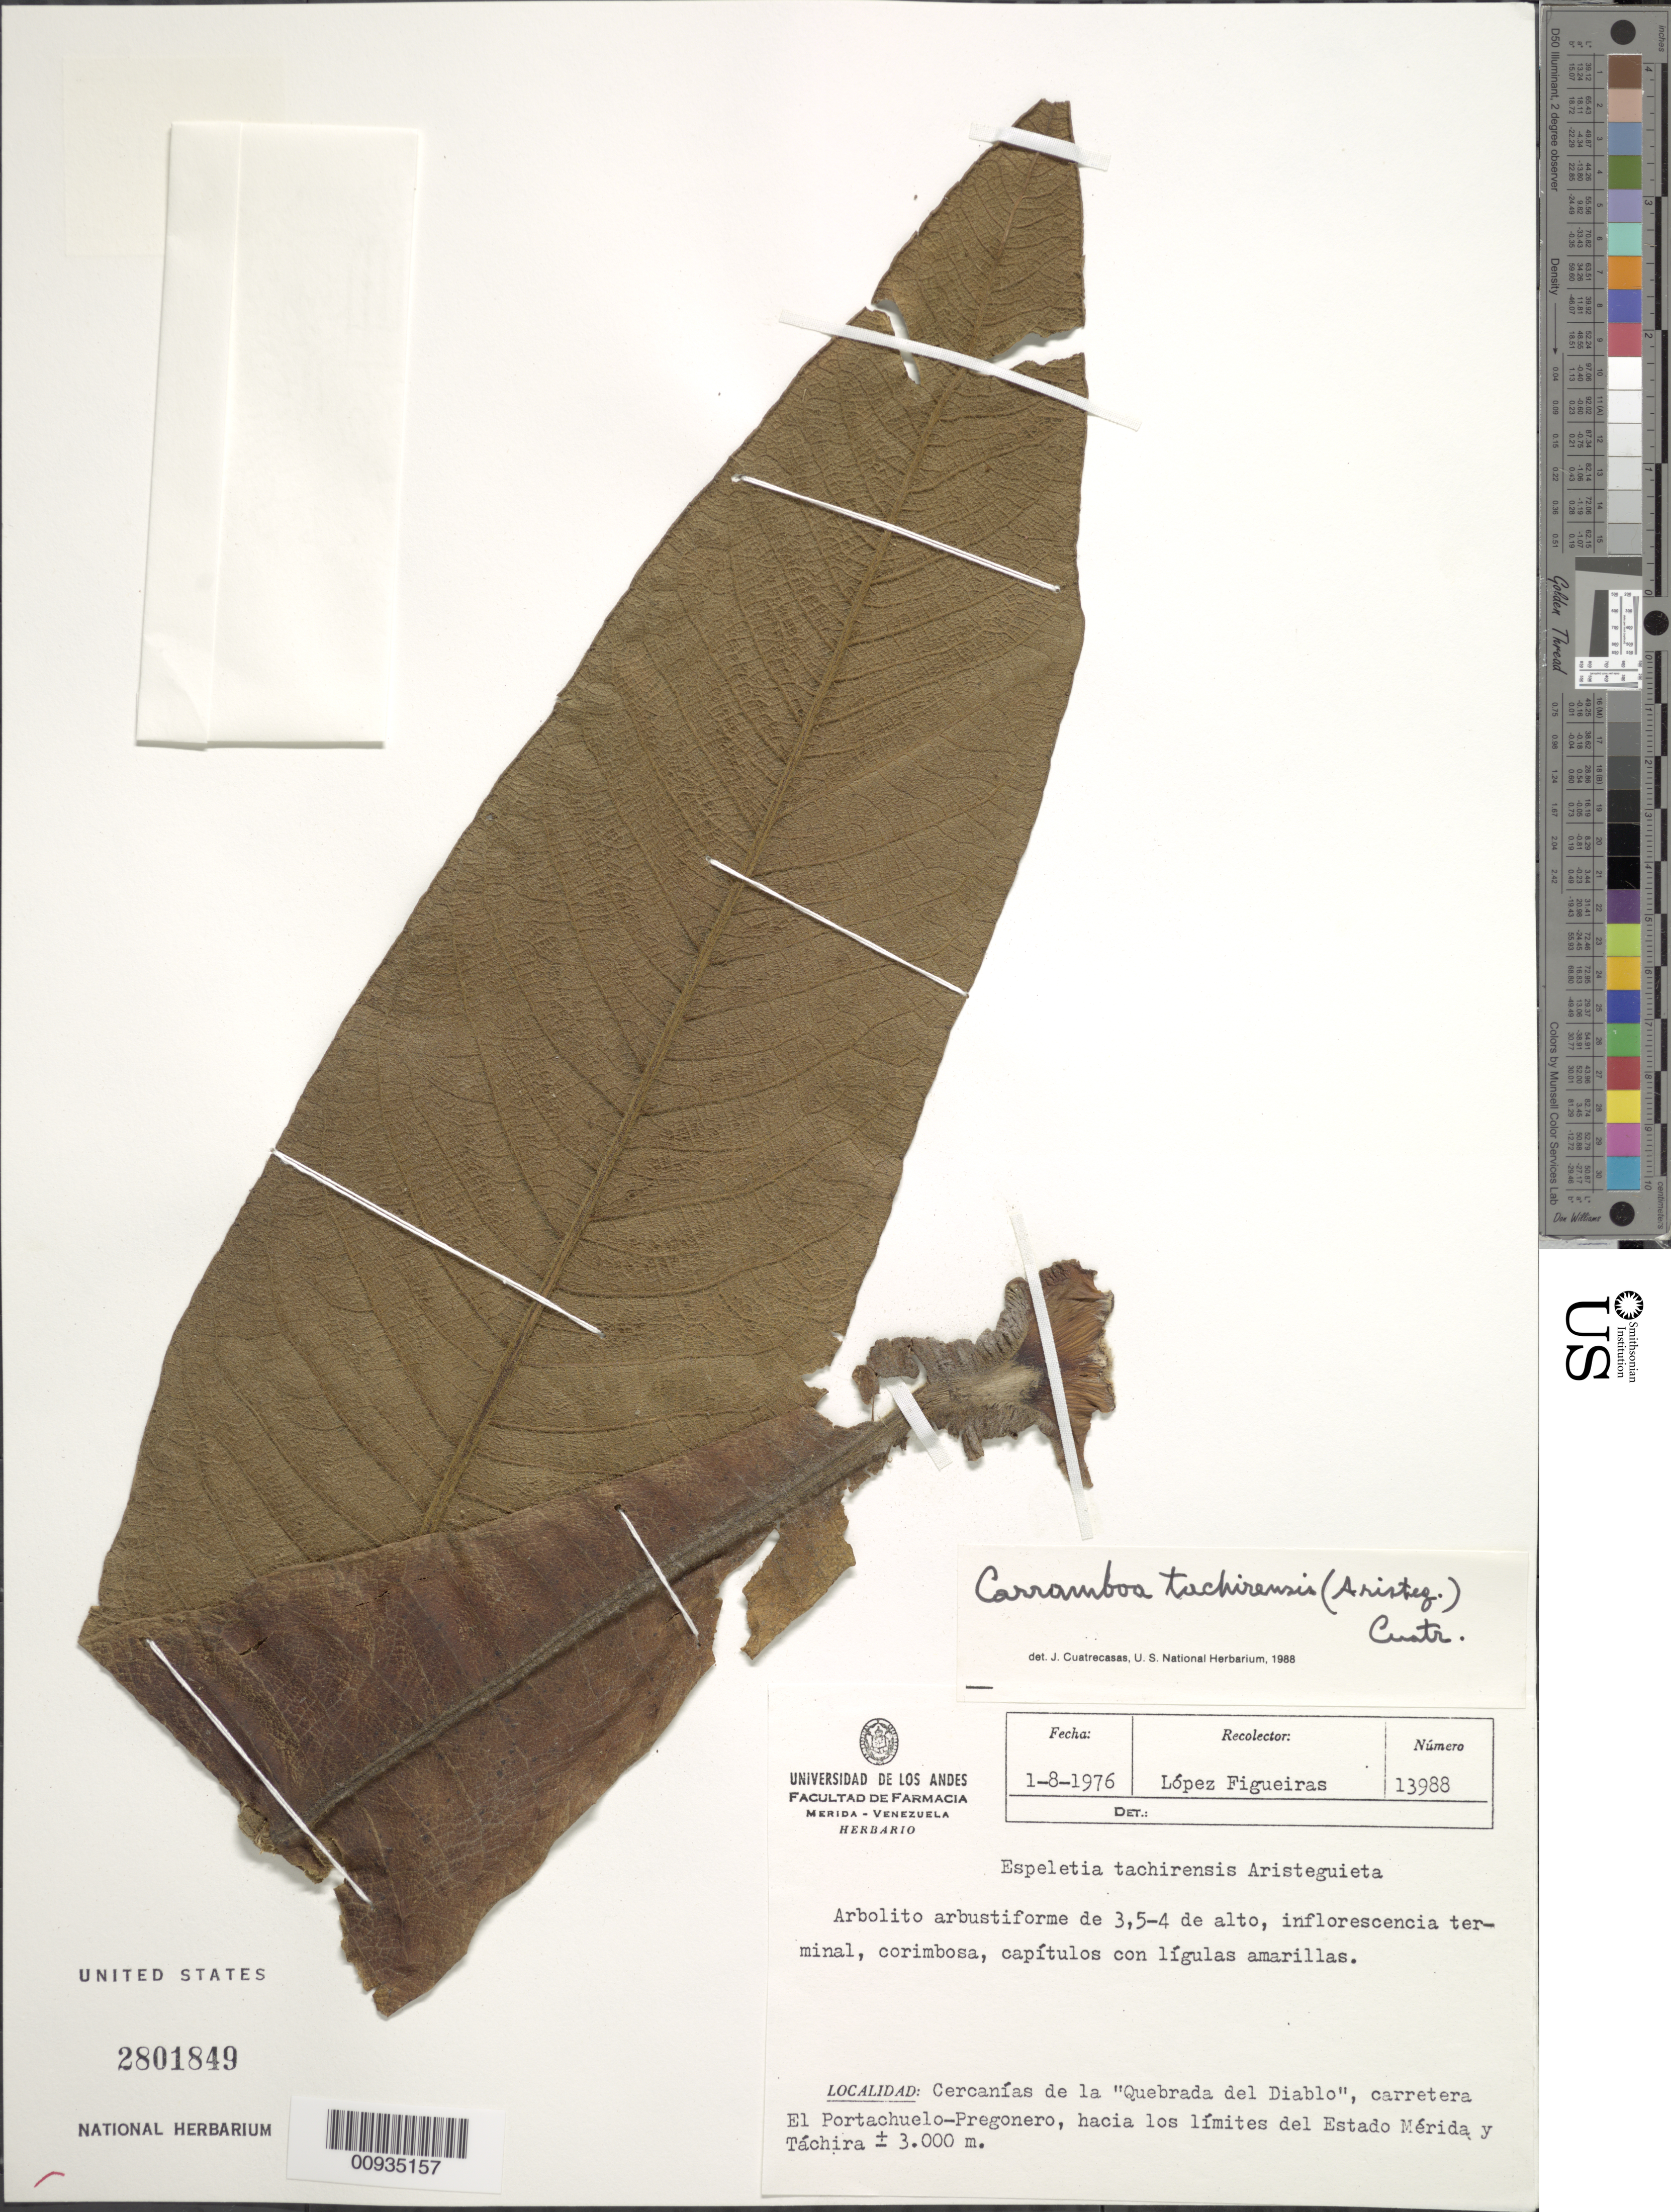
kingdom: Plantae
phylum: Tracheophyta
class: Magnoliopsida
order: Asterales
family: Asteraceae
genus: Carramboa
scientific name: Carramboa tachirensis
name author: (Aristeg.) Cuatrec.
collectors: M. López Figueiras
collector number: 13988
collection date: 1976-08-01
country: Venezuela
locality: Cercanias de la Quebrada del Diablo, carretera El Portachuelo-Pregonero, hacia los limites del Estado Merida y Tachira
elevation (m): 3000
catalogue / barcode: US 2801849